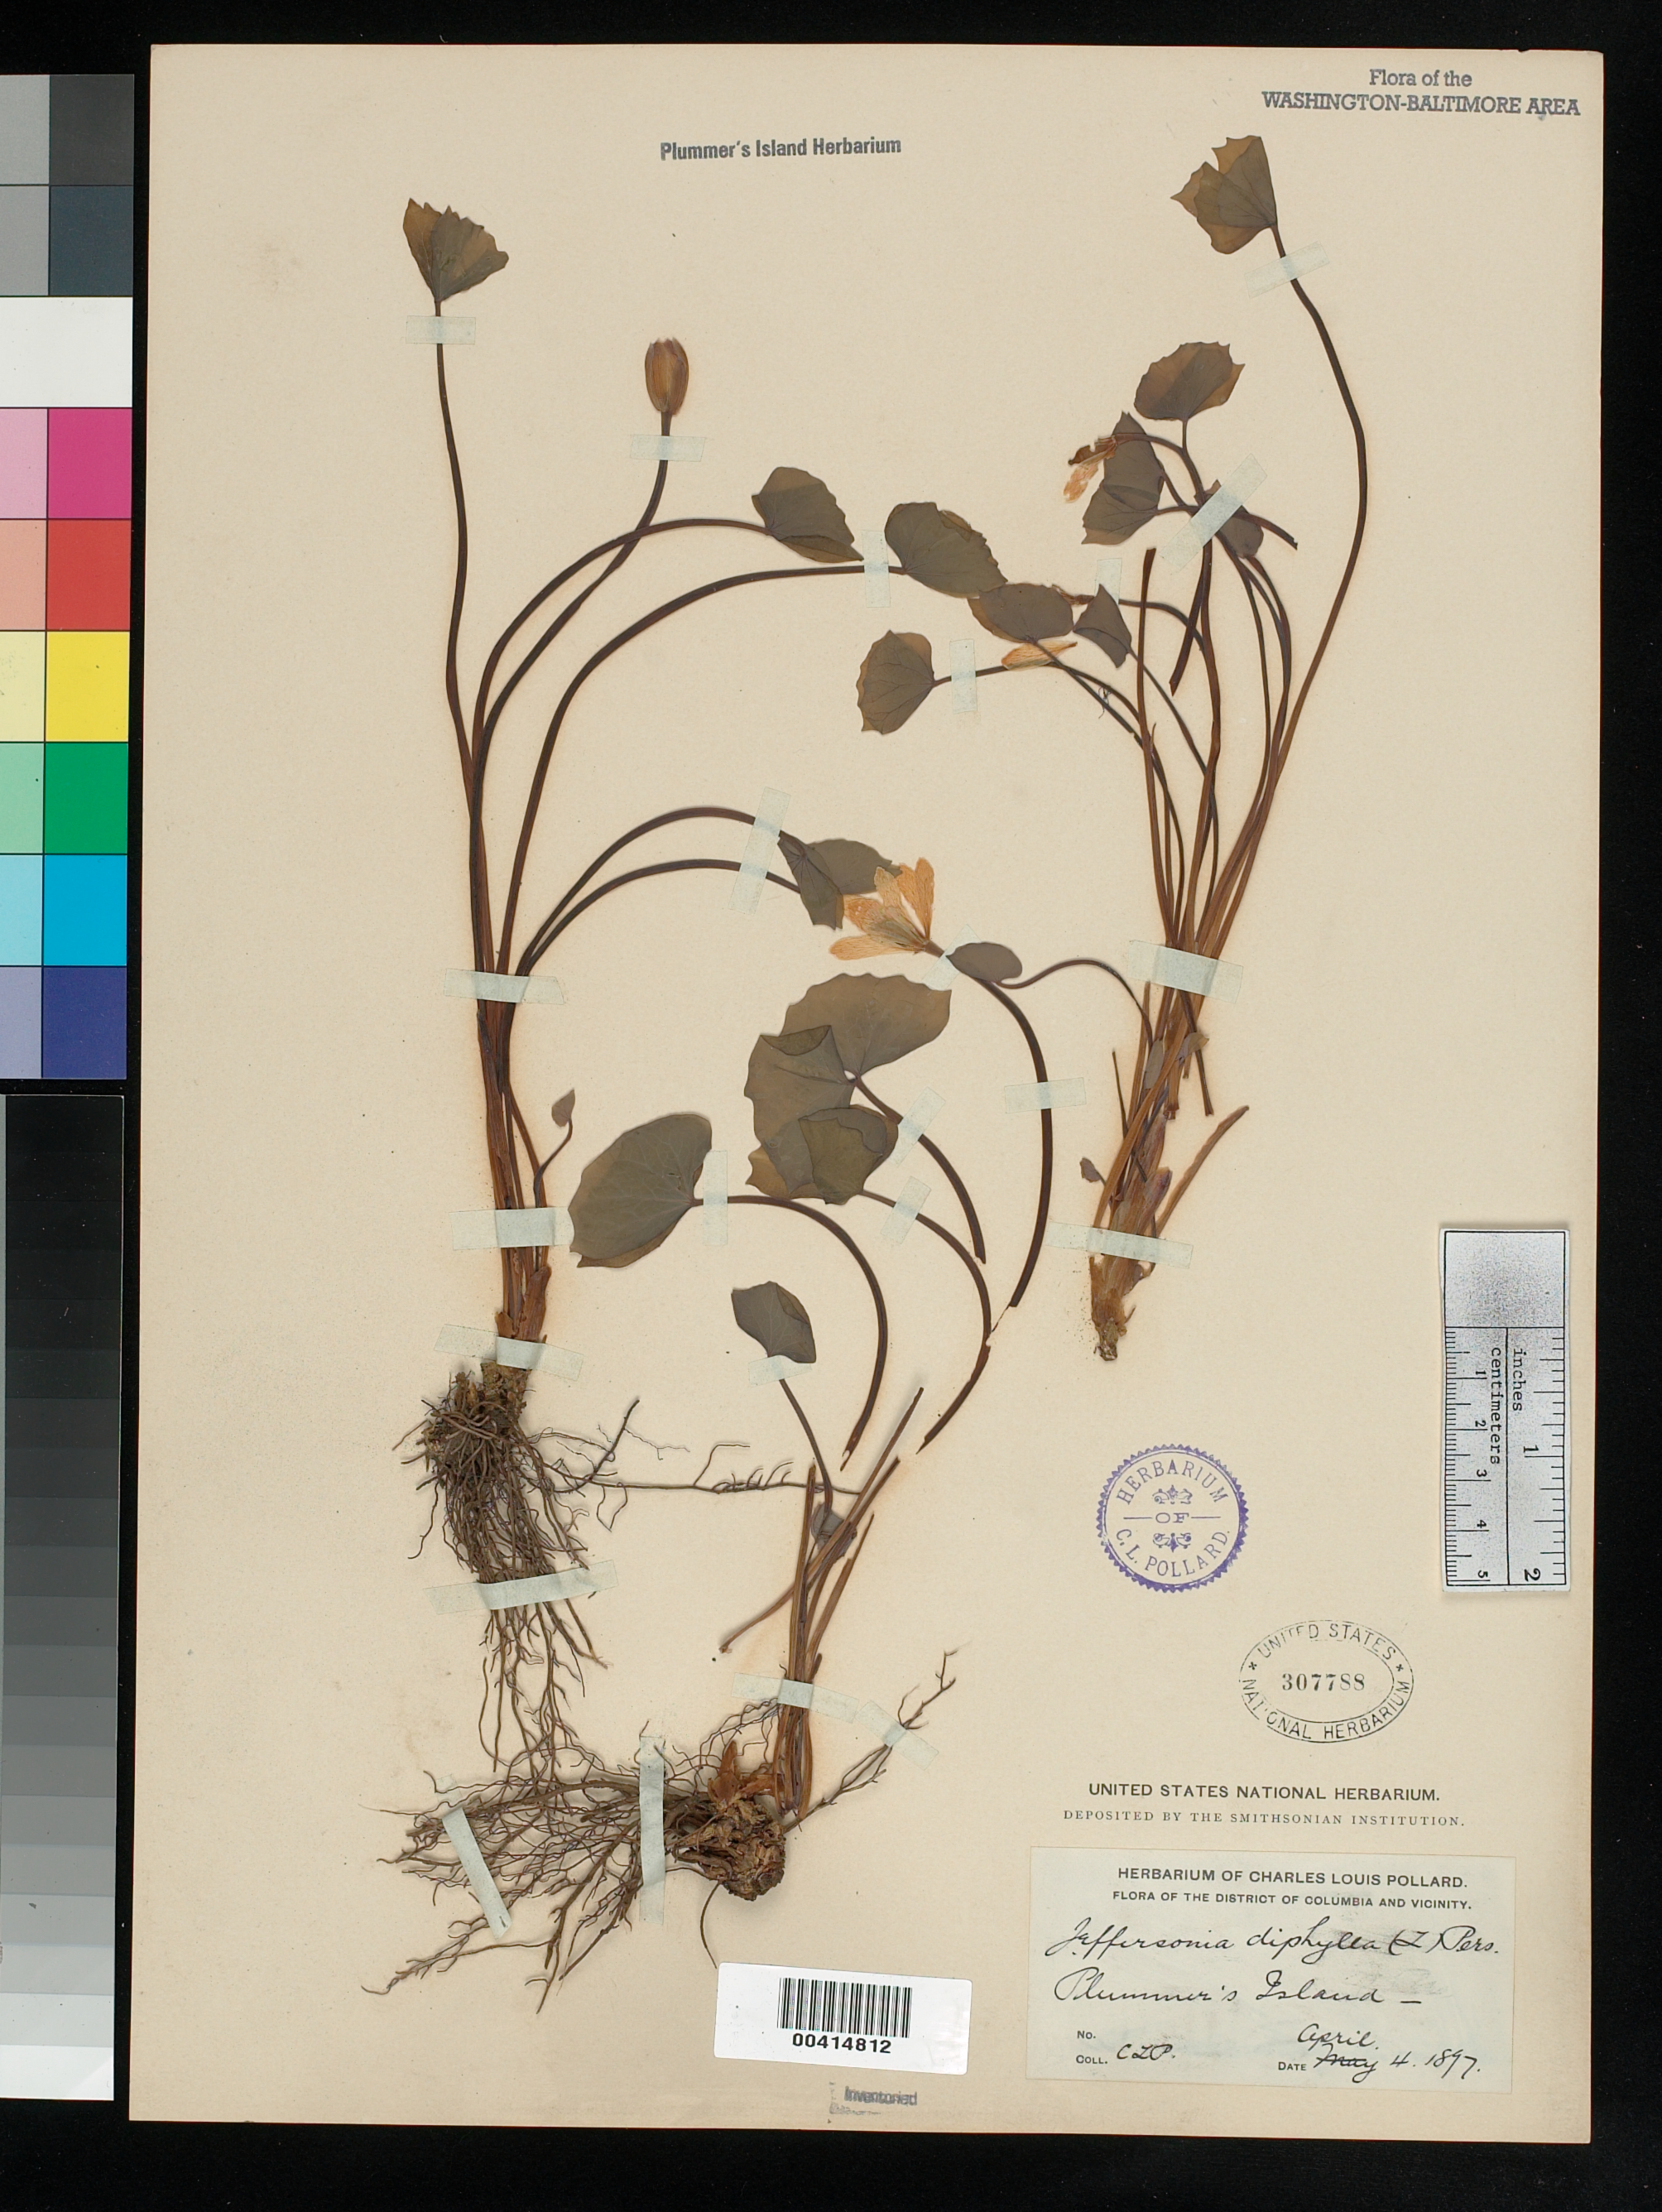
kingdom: Plantae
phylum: Tracheophyta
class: Magnoliopsida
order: Ranunculales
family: Berberidaceae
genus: Jeffersonia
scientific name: Jeffersonia diphylla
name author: (L.) Pers.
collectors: C. L. Pollard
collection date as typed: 04 Apr 1897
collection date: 1897-04-04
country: United States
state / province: Maryland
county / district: Montgomery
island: Plummers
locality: Plummer's Island C. & O. Canal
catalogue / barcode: US 307788